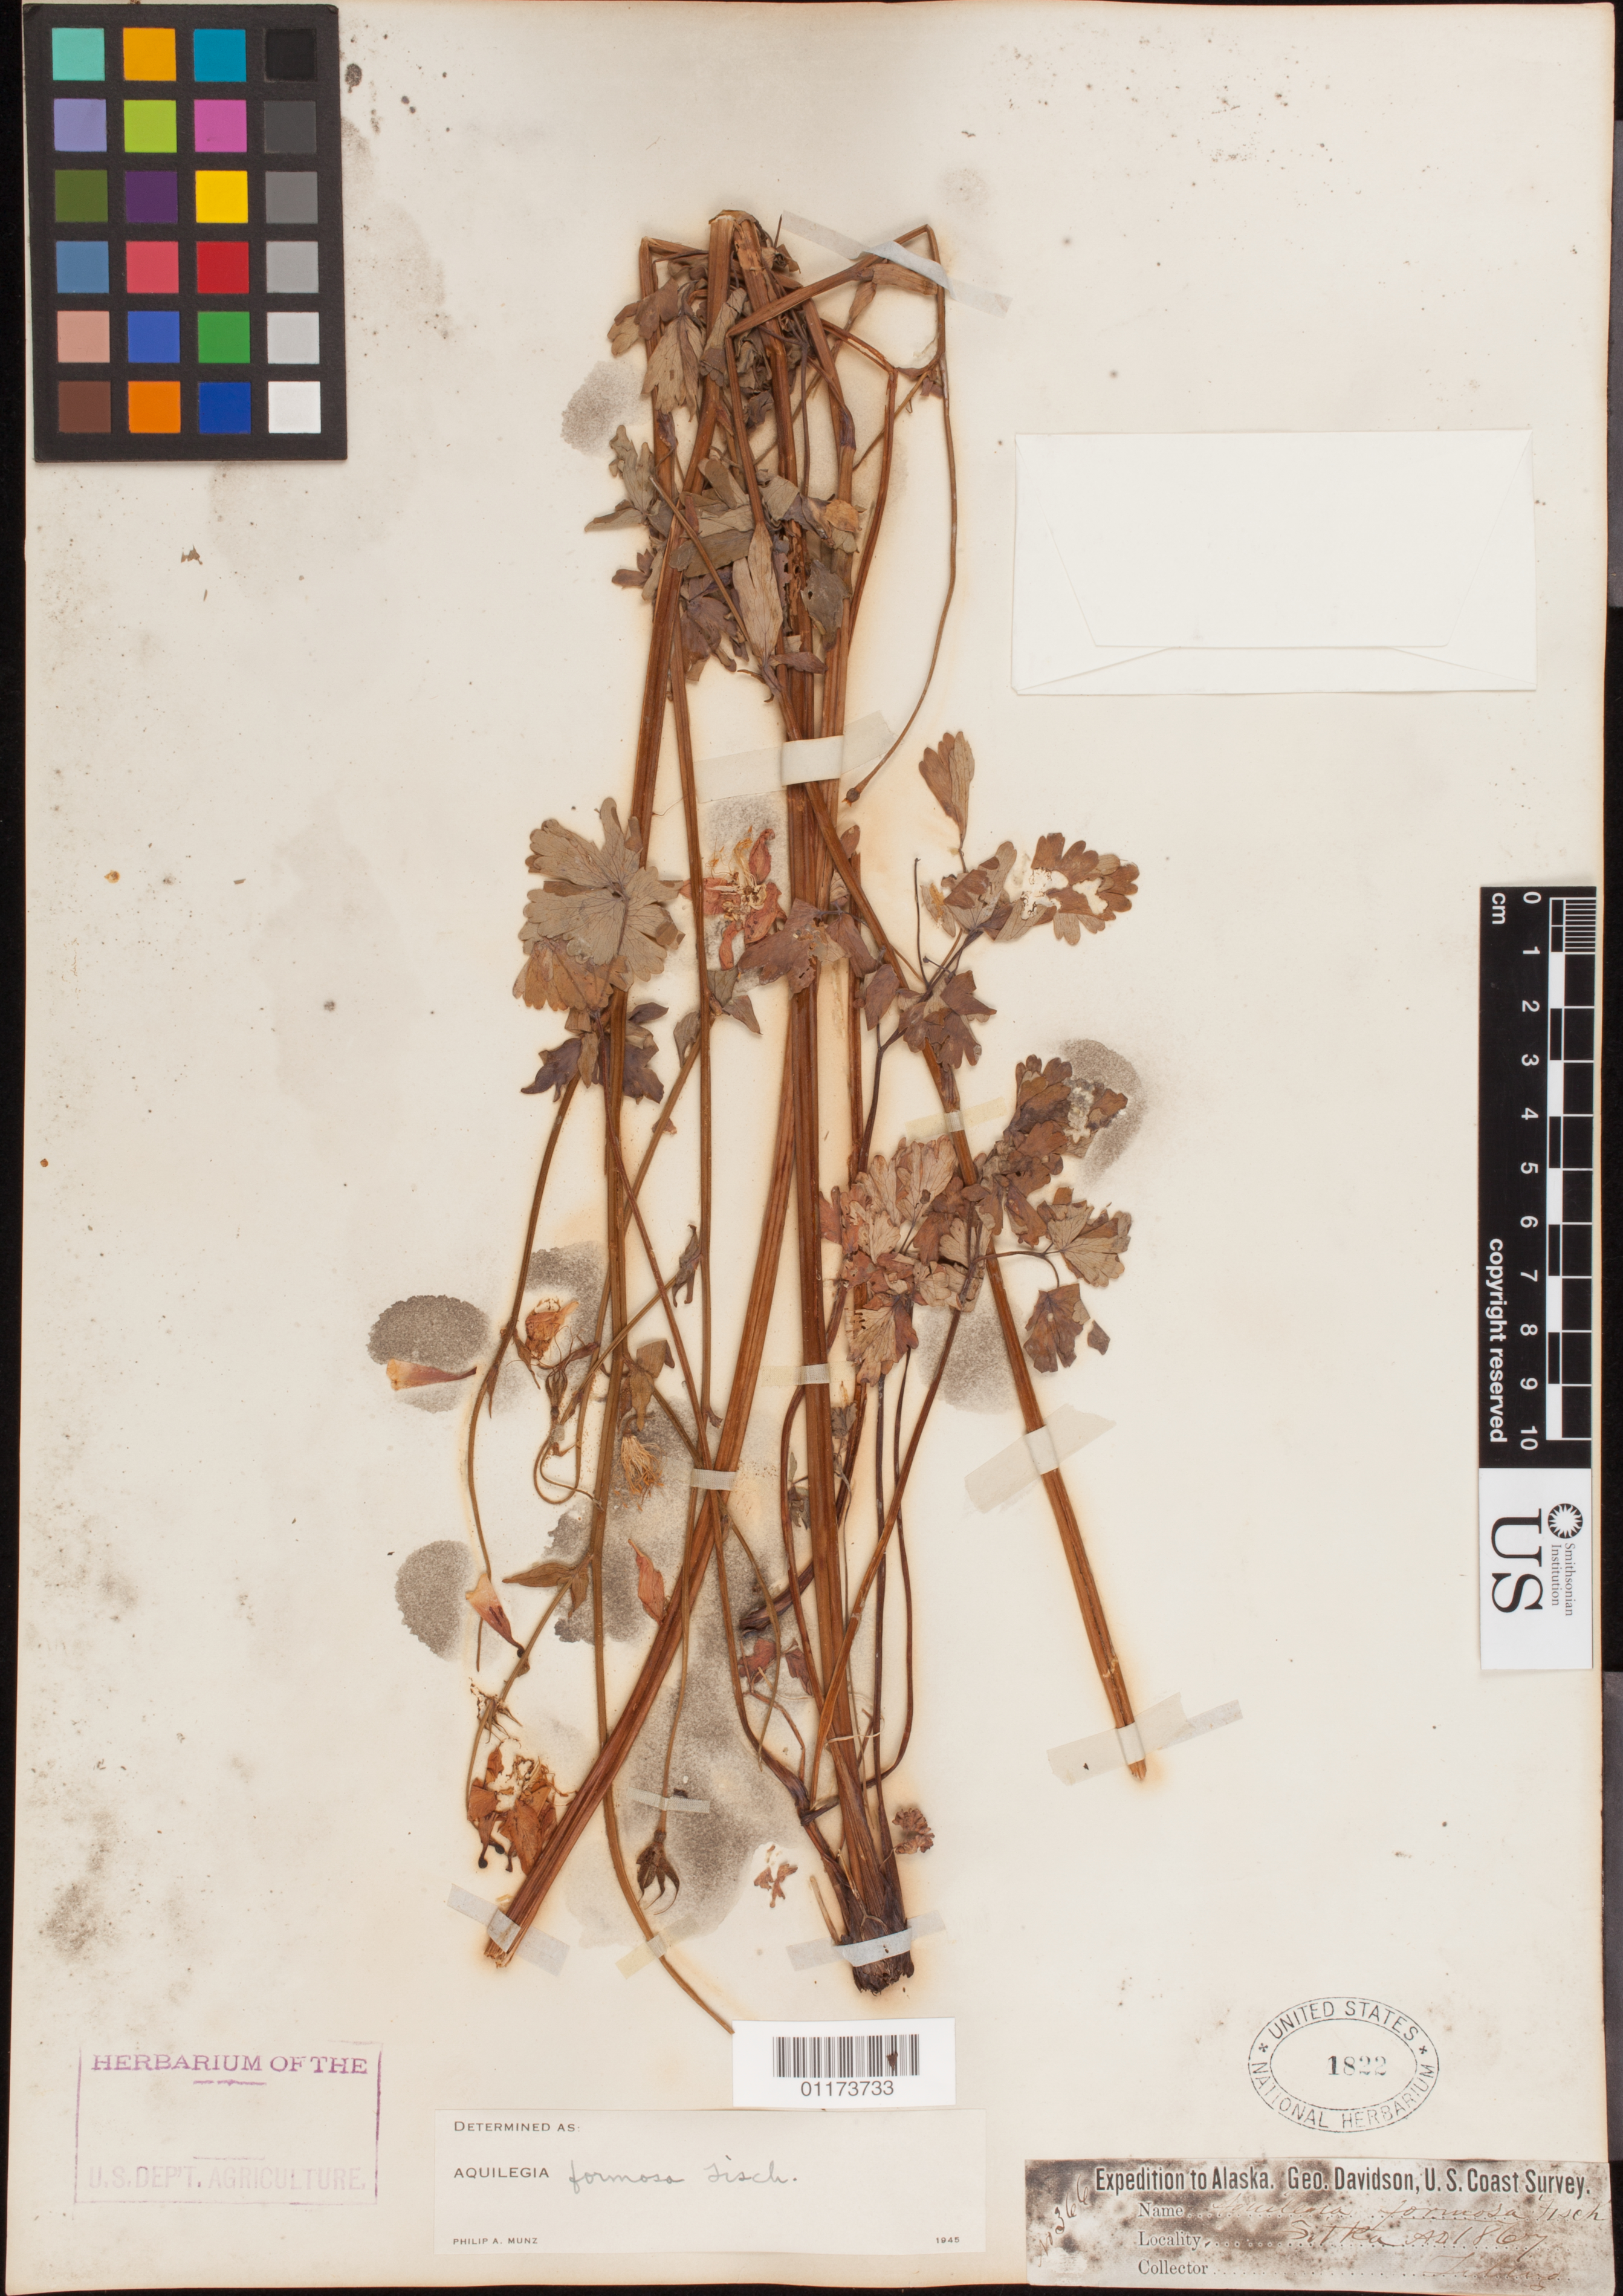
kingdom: Plantae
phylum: Tracheophyta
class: Magnoliopsida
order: Ranunculales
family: Ranunculaceae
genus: Aquilegia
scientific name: Aquilegia formosa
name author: Fisch. ex DC.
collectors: A. Kellogg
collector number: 366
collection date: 1867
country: United States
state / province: Alaska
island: Baranof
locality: Sitka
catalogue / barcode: US 1822